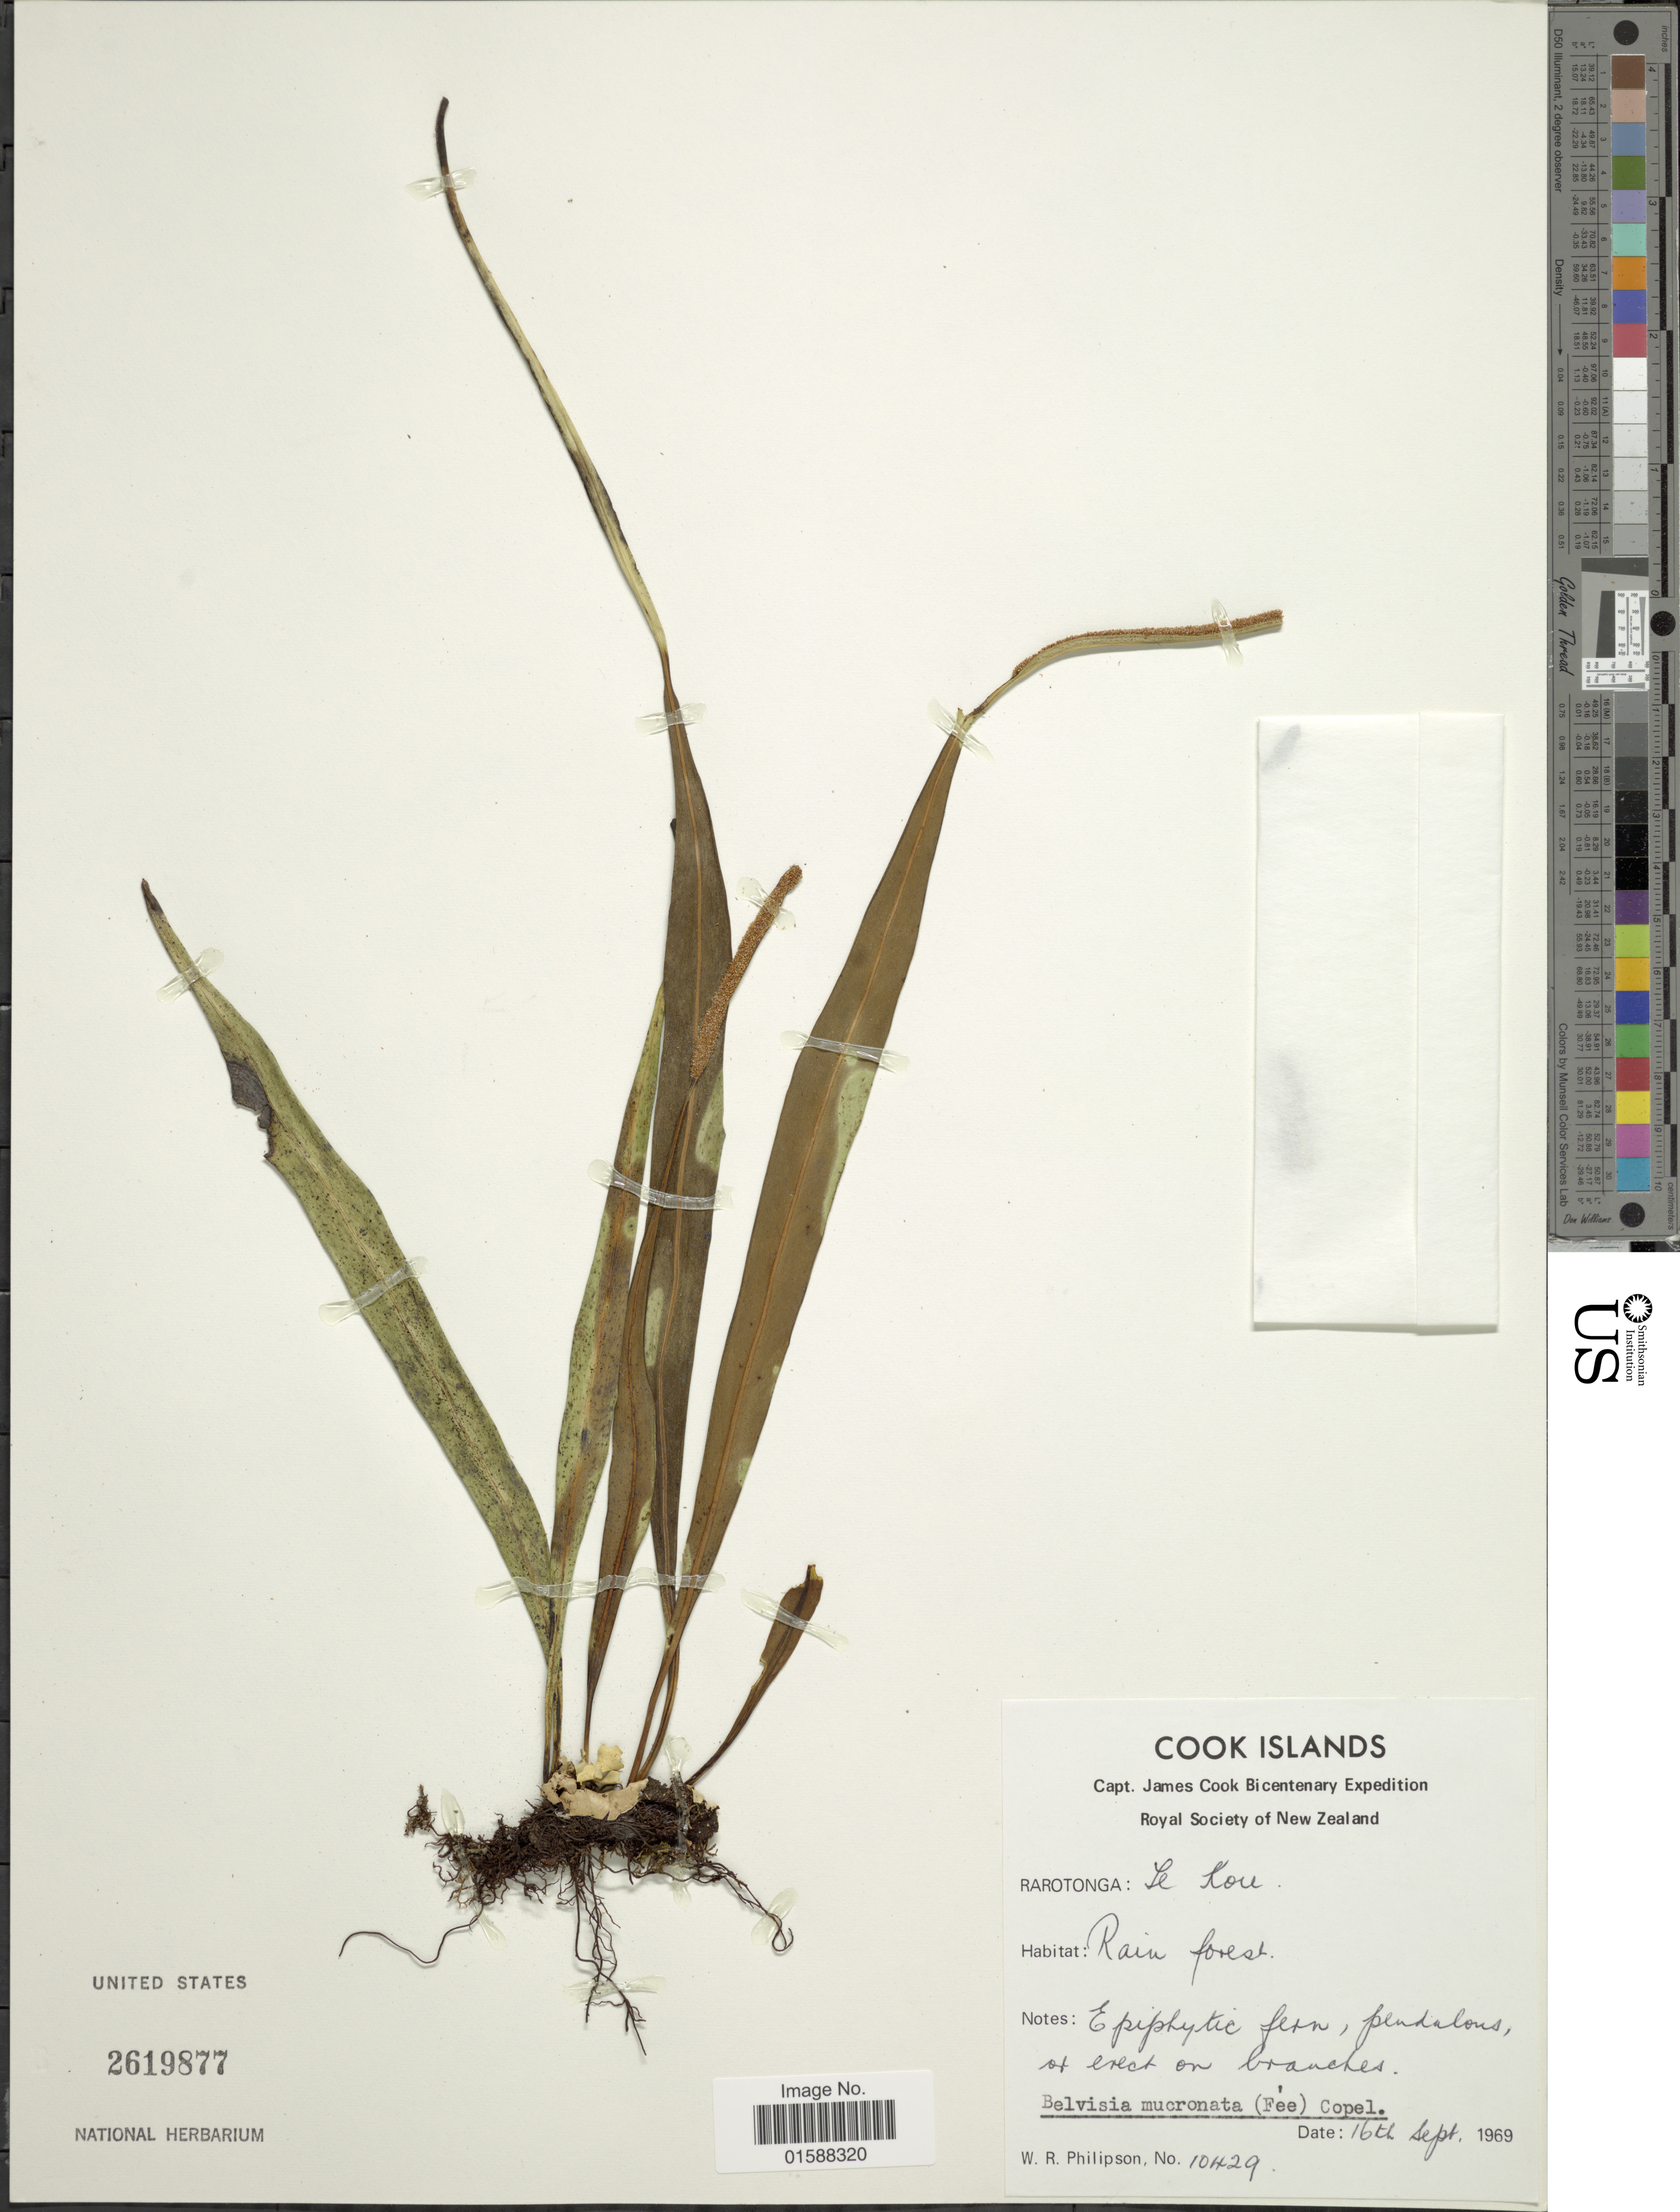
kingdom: Plantae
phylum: Tracheophyta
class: Polypodiopsida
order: Polypodiales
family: Polypodiaceae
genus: Lepisorus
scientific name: Lepisorus mucronatus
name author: (Fée) Li S. Wang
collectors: W. R. Philipson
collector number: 10429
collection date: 1969-09-16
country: Cook Islands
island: Rarotonga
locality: Rarotonga: Se Kou. Rain forest [interpreted]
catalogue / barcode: US 2619877